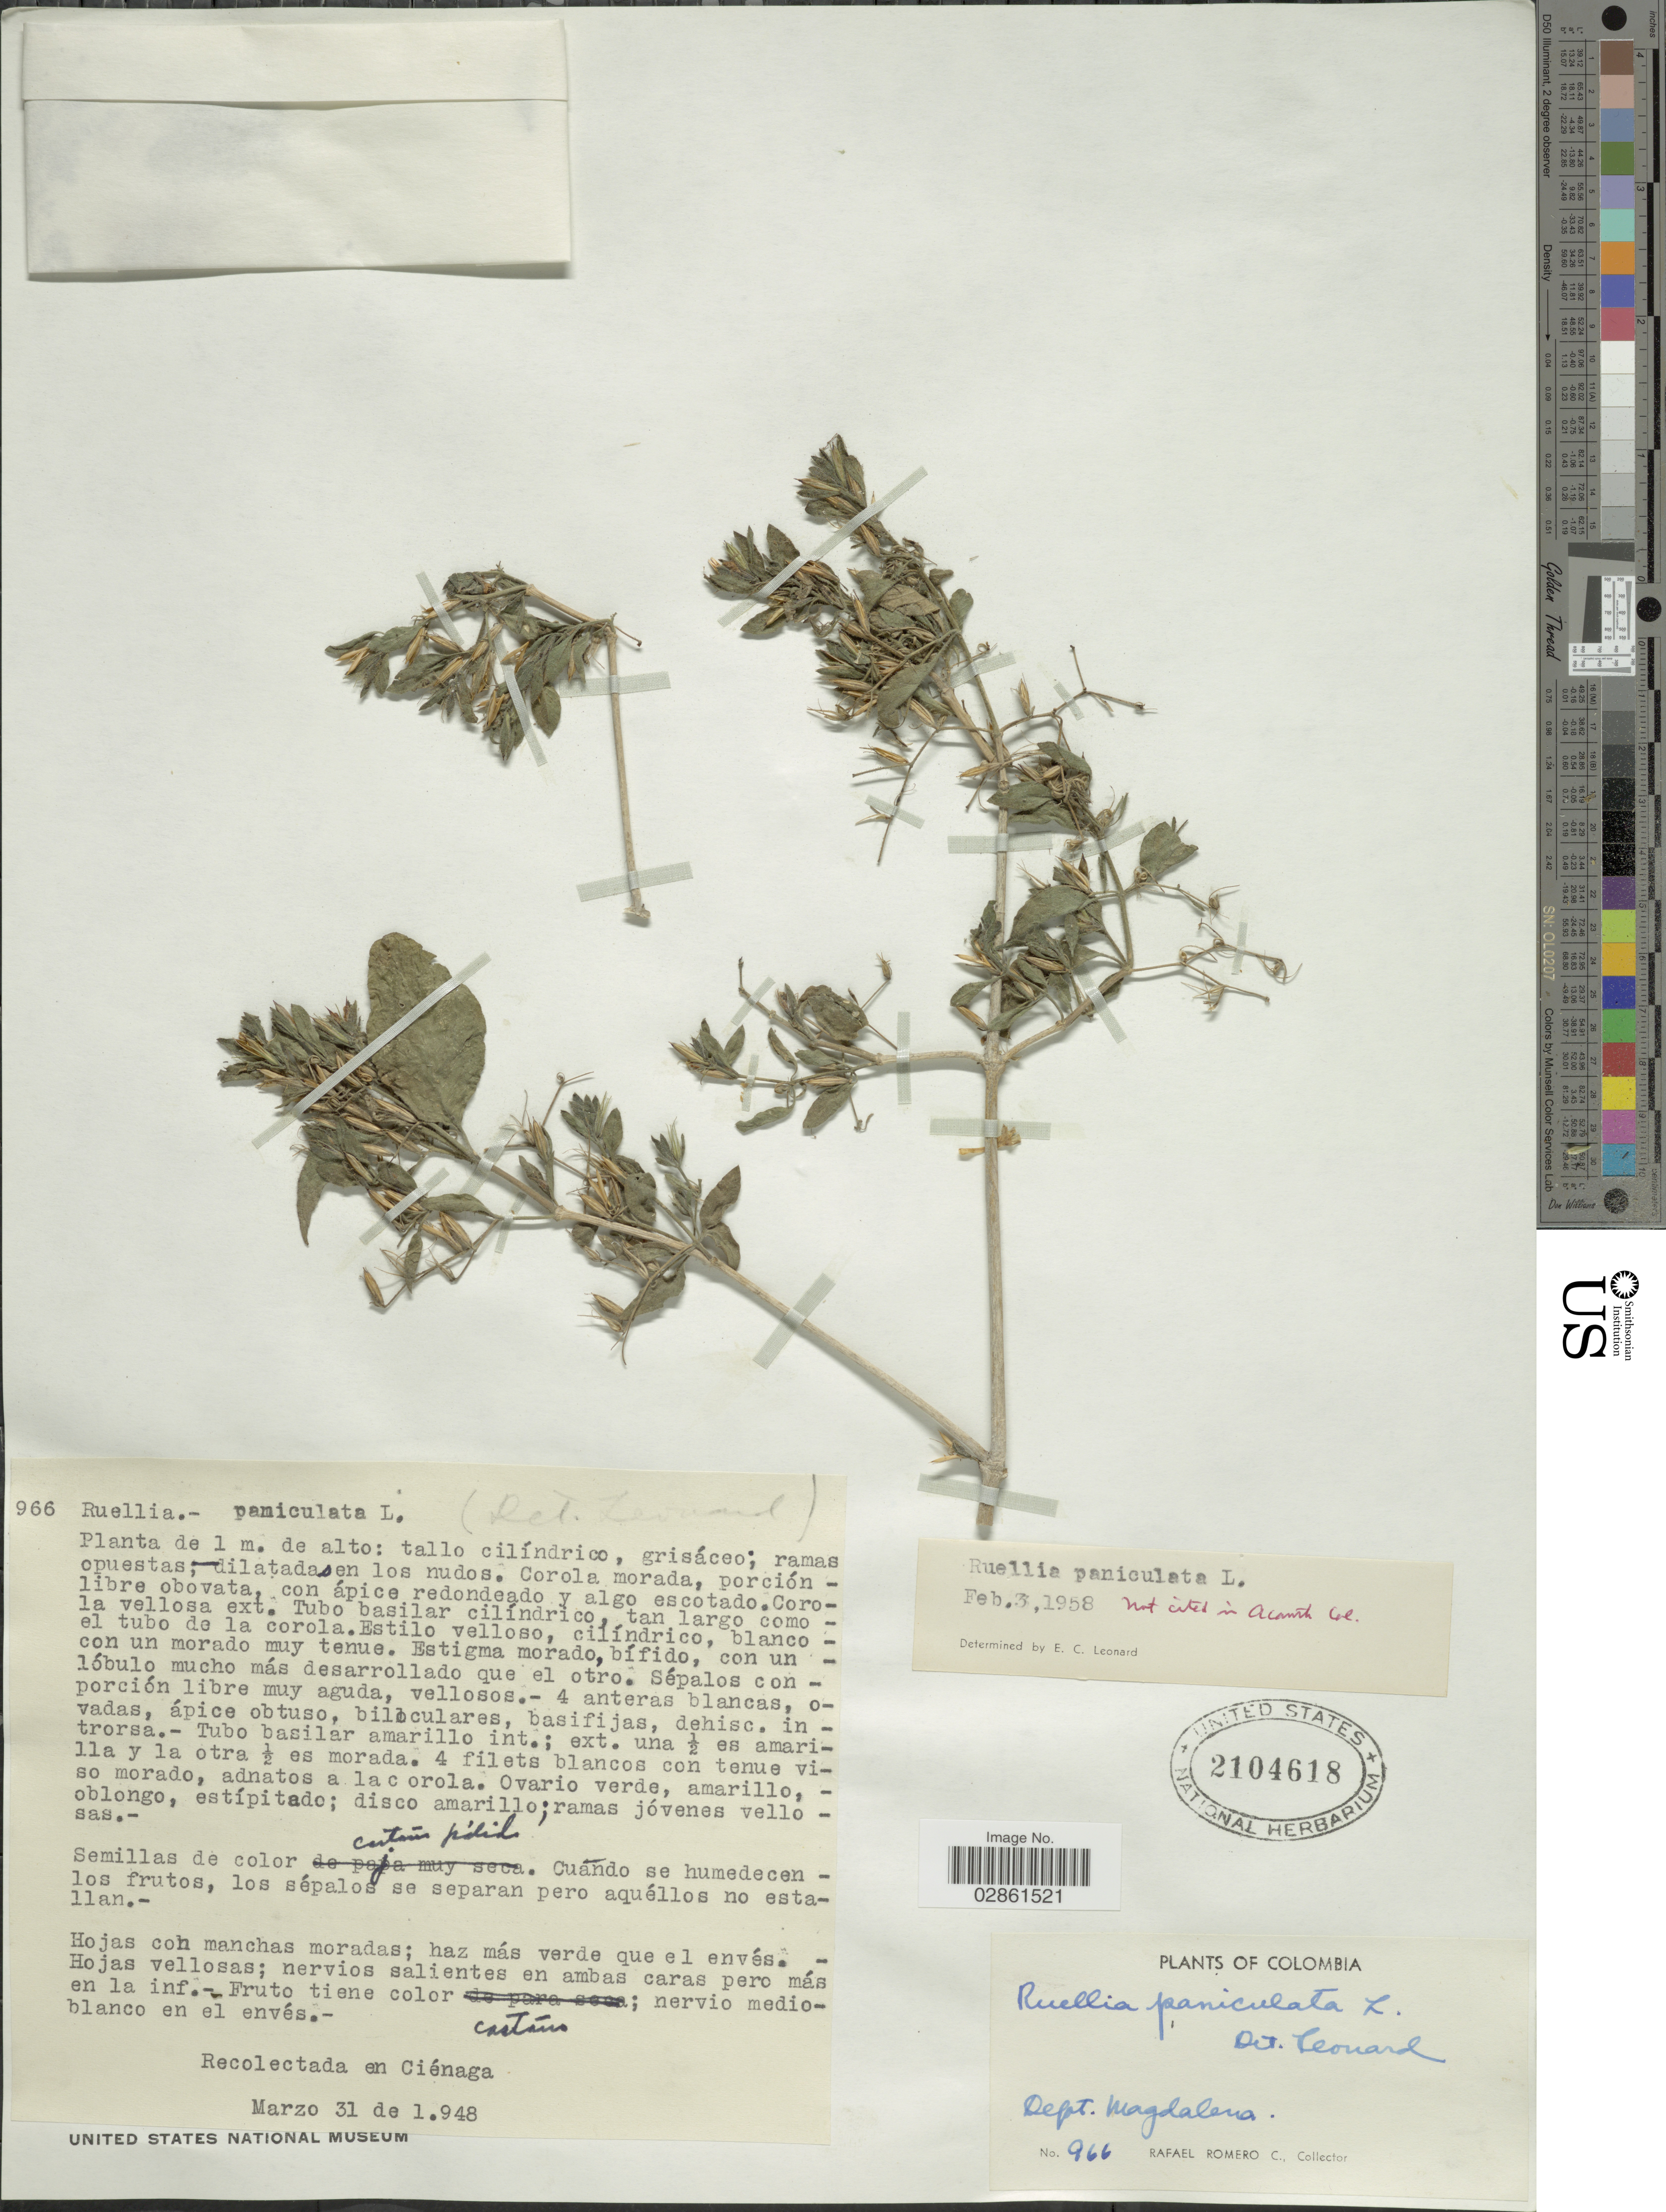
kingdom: Plantae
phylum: Tracheophyta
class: Magnoliopsida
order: Lamiales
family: Acanthaceae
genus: Ruellia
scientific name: Ruellia paniculata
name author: L.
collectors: R. Romero Castañeda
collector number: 966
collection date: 1948-03-31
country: Colombia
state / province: Magdalena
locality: Dept. Magdalena. En Ciénaga.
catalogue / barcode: US 2104618